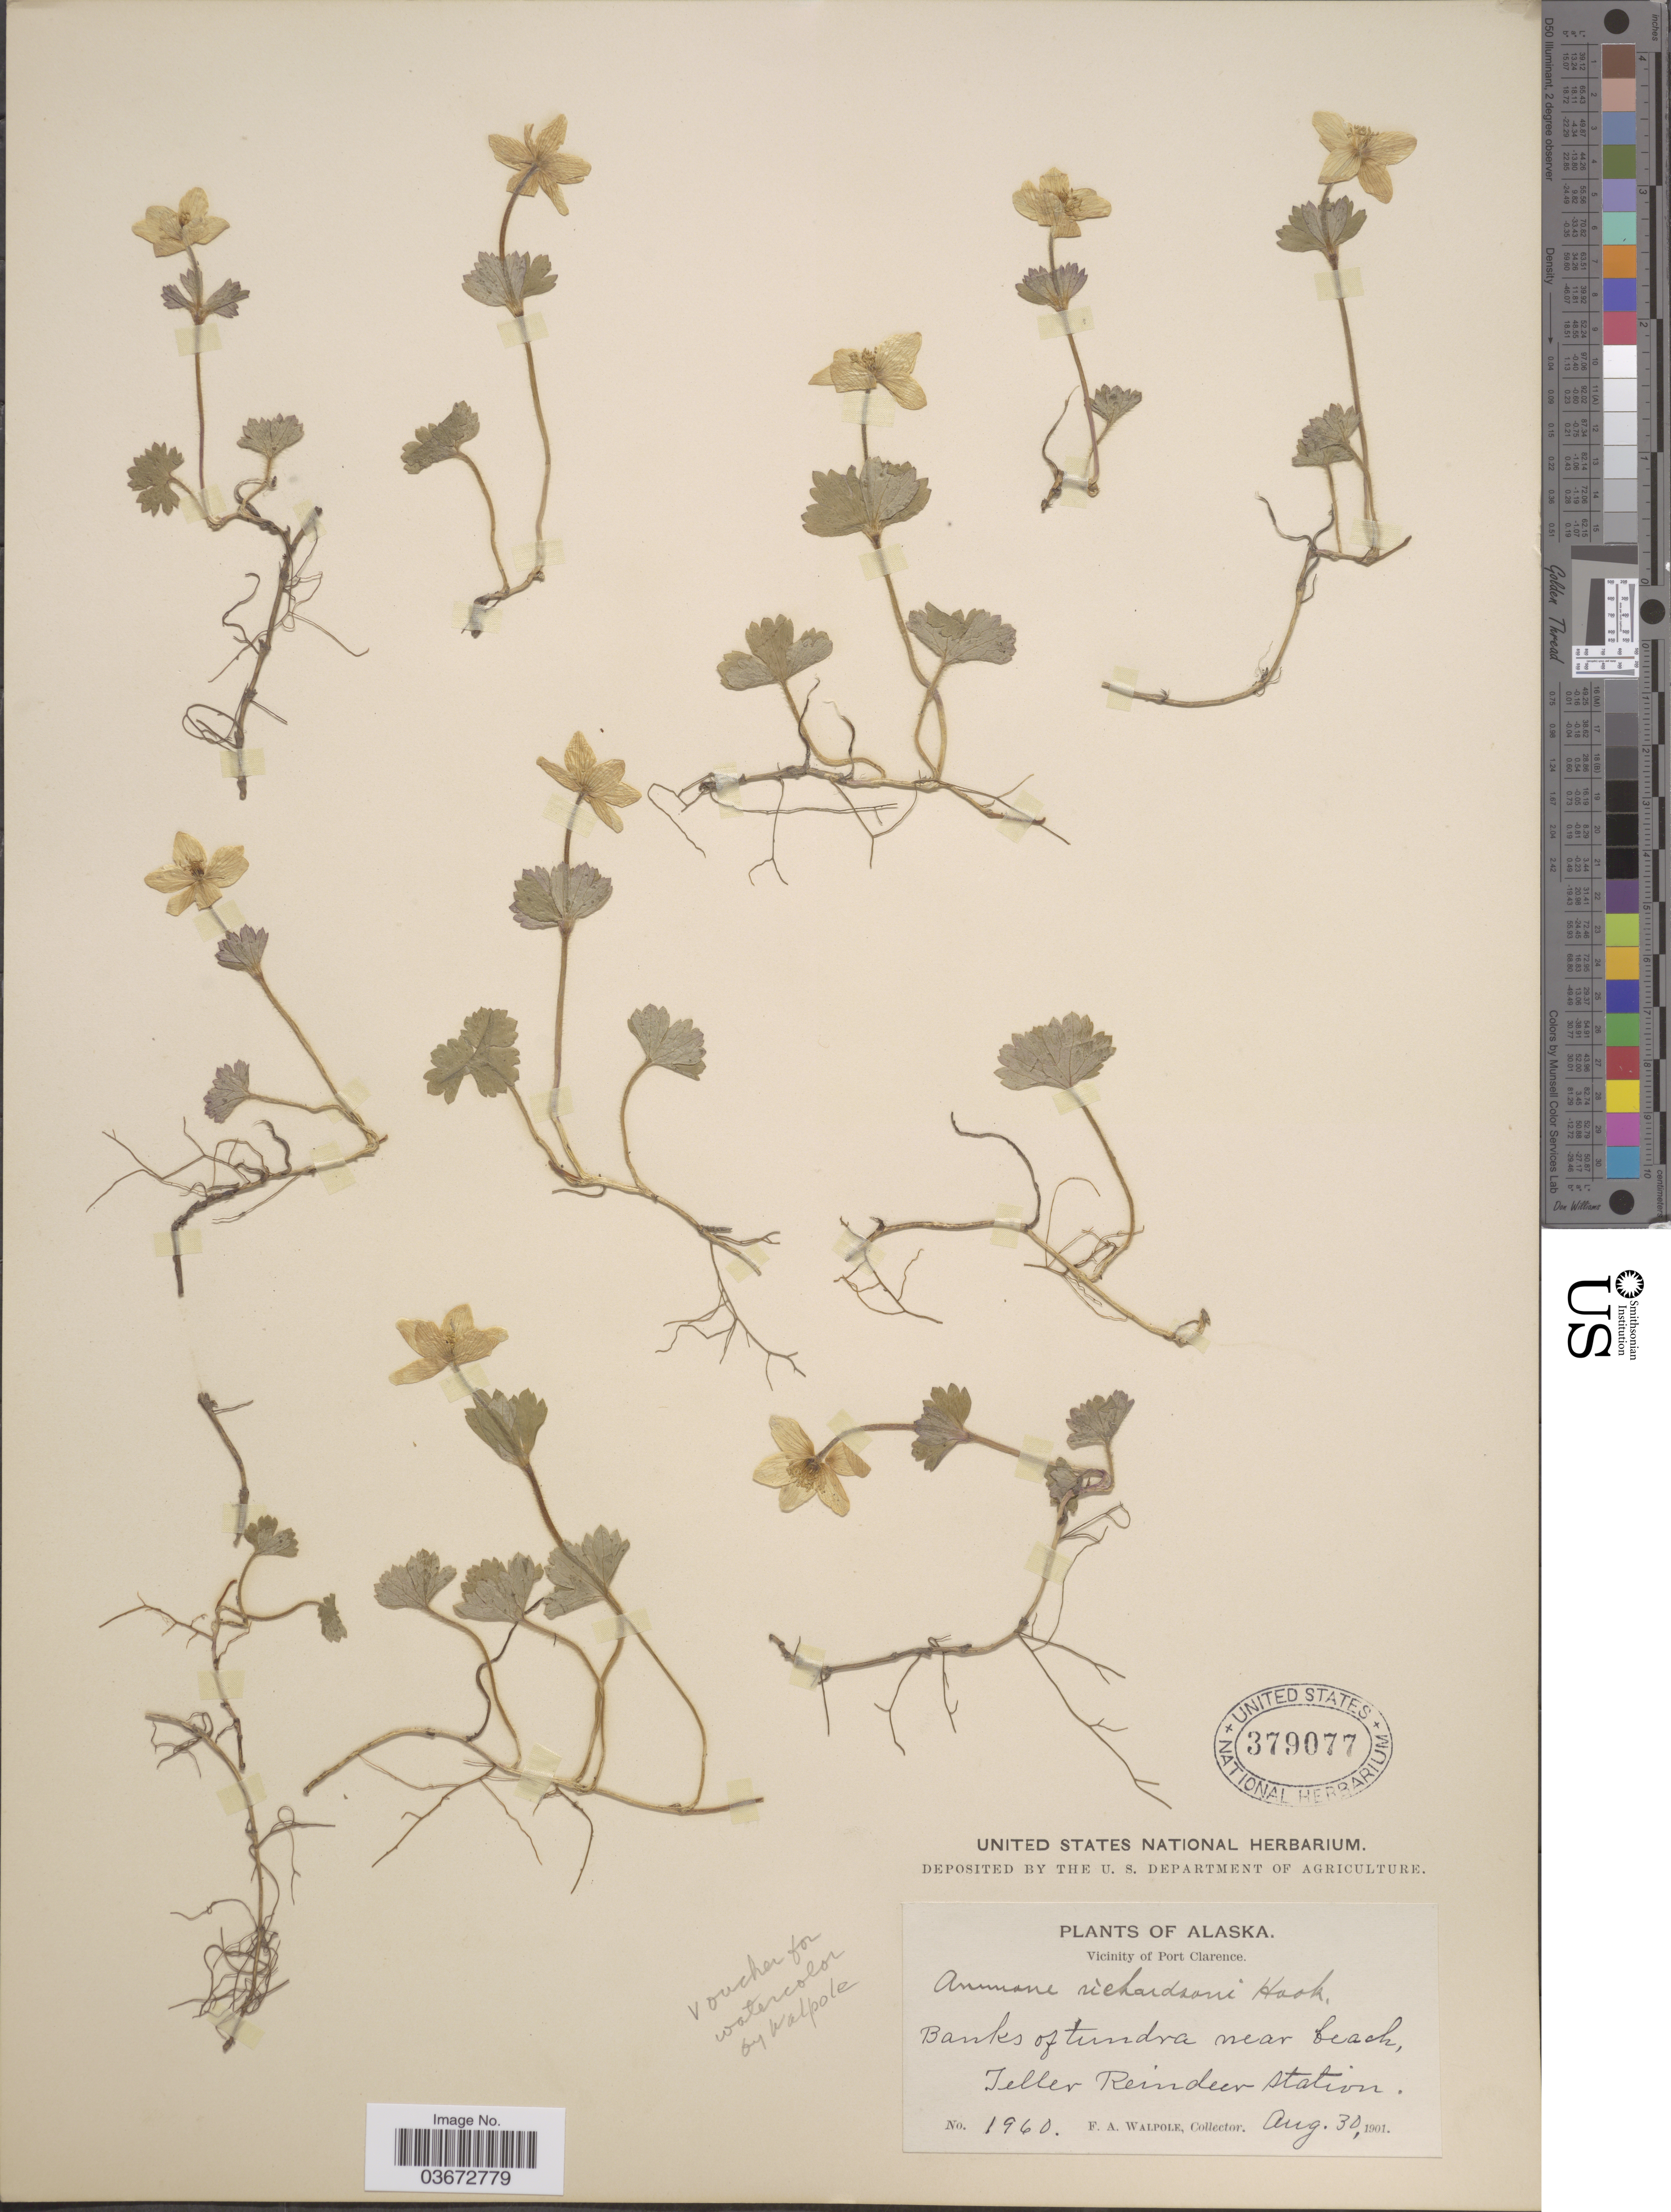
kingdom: Plantae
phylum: Tracheophyta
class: Magnoliopsida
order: Ranunculales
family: Ranunculaceae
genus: Anemone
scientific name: Anemone richardsonii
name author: Hook.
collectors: F. Walpole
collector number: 1960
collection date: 1901-08-30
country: United States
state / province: Alaska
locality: Vicinity of Port Clarence. Banks of tundra near beach, Teller Reindeer Station.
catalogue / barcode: US 379077